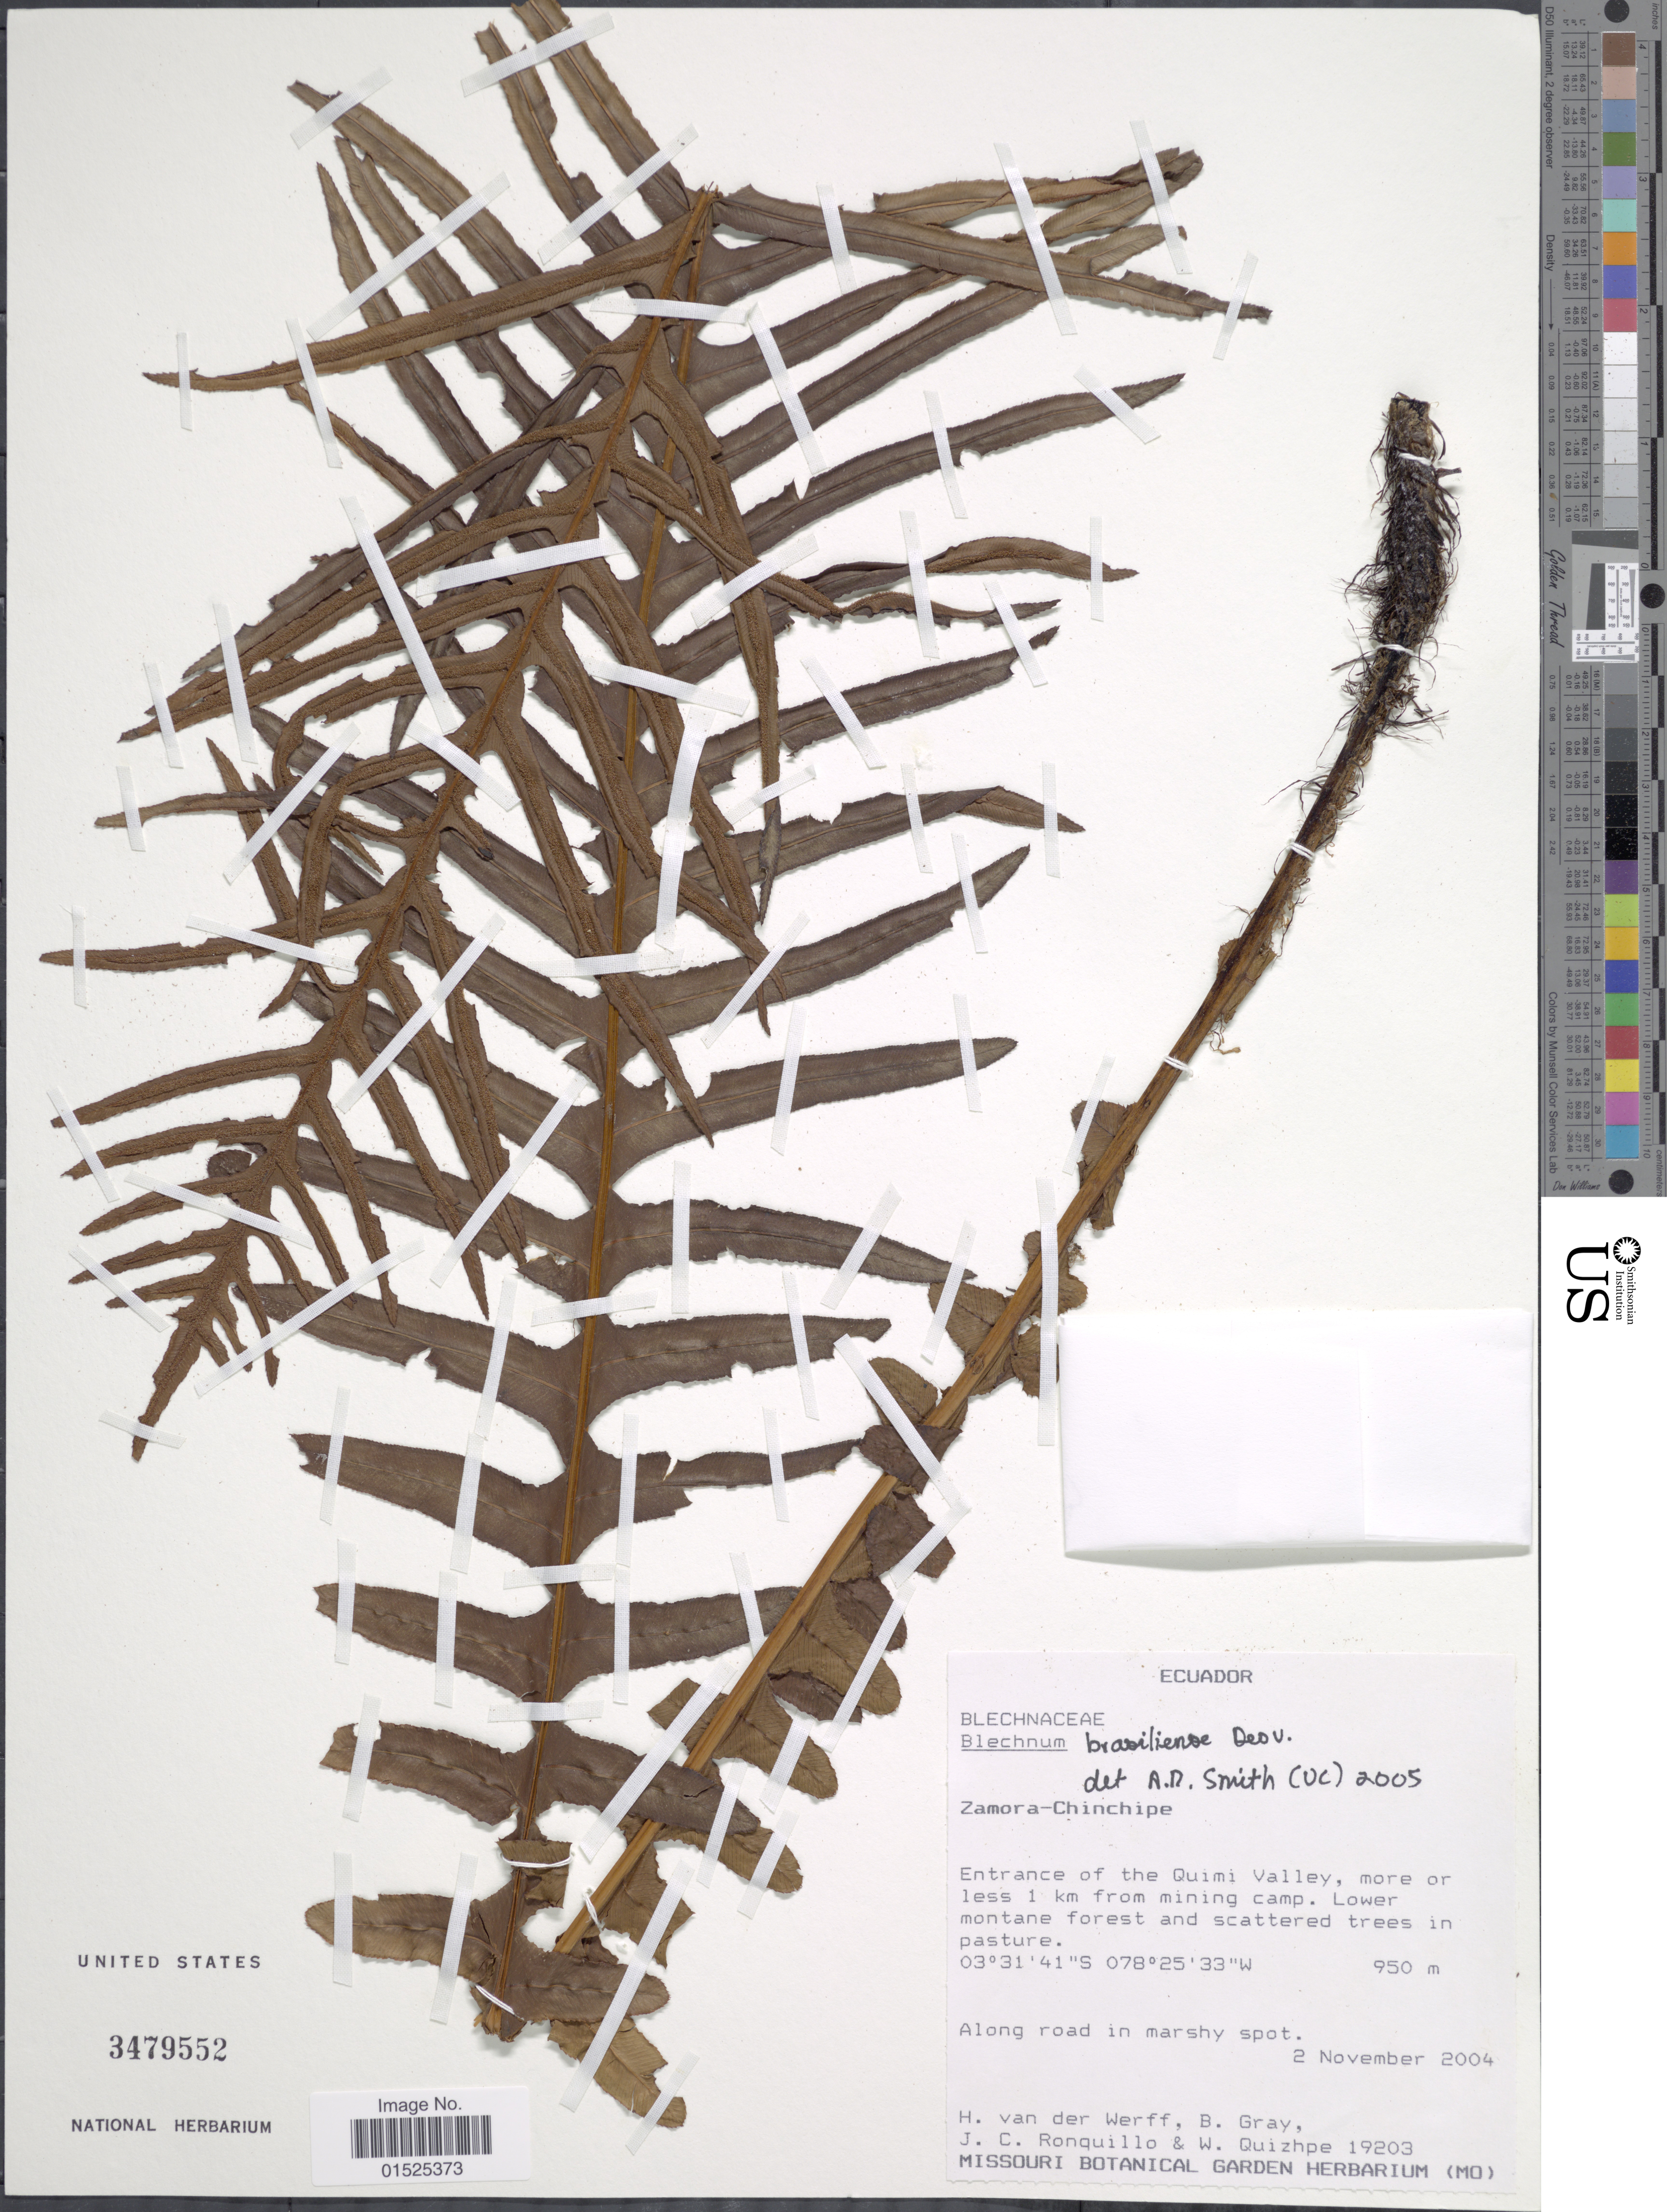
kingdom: Plantae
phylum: Tracheophyta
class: Polypodiopsida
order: Polypodiales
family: Blechnaceae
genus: Blechnum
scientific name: Blechnum brasiliense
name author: Desv.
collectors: H. van der Werff, B. Gray, J. Ronquillo & W. Quizhpe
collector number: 19203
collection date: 2004-11-02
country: Ecuador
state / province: Zamora-Chinchipe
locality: Entrance of the Quimi Valley, more or less 1 km from mining camp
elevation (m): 950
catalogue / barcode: US 3479552